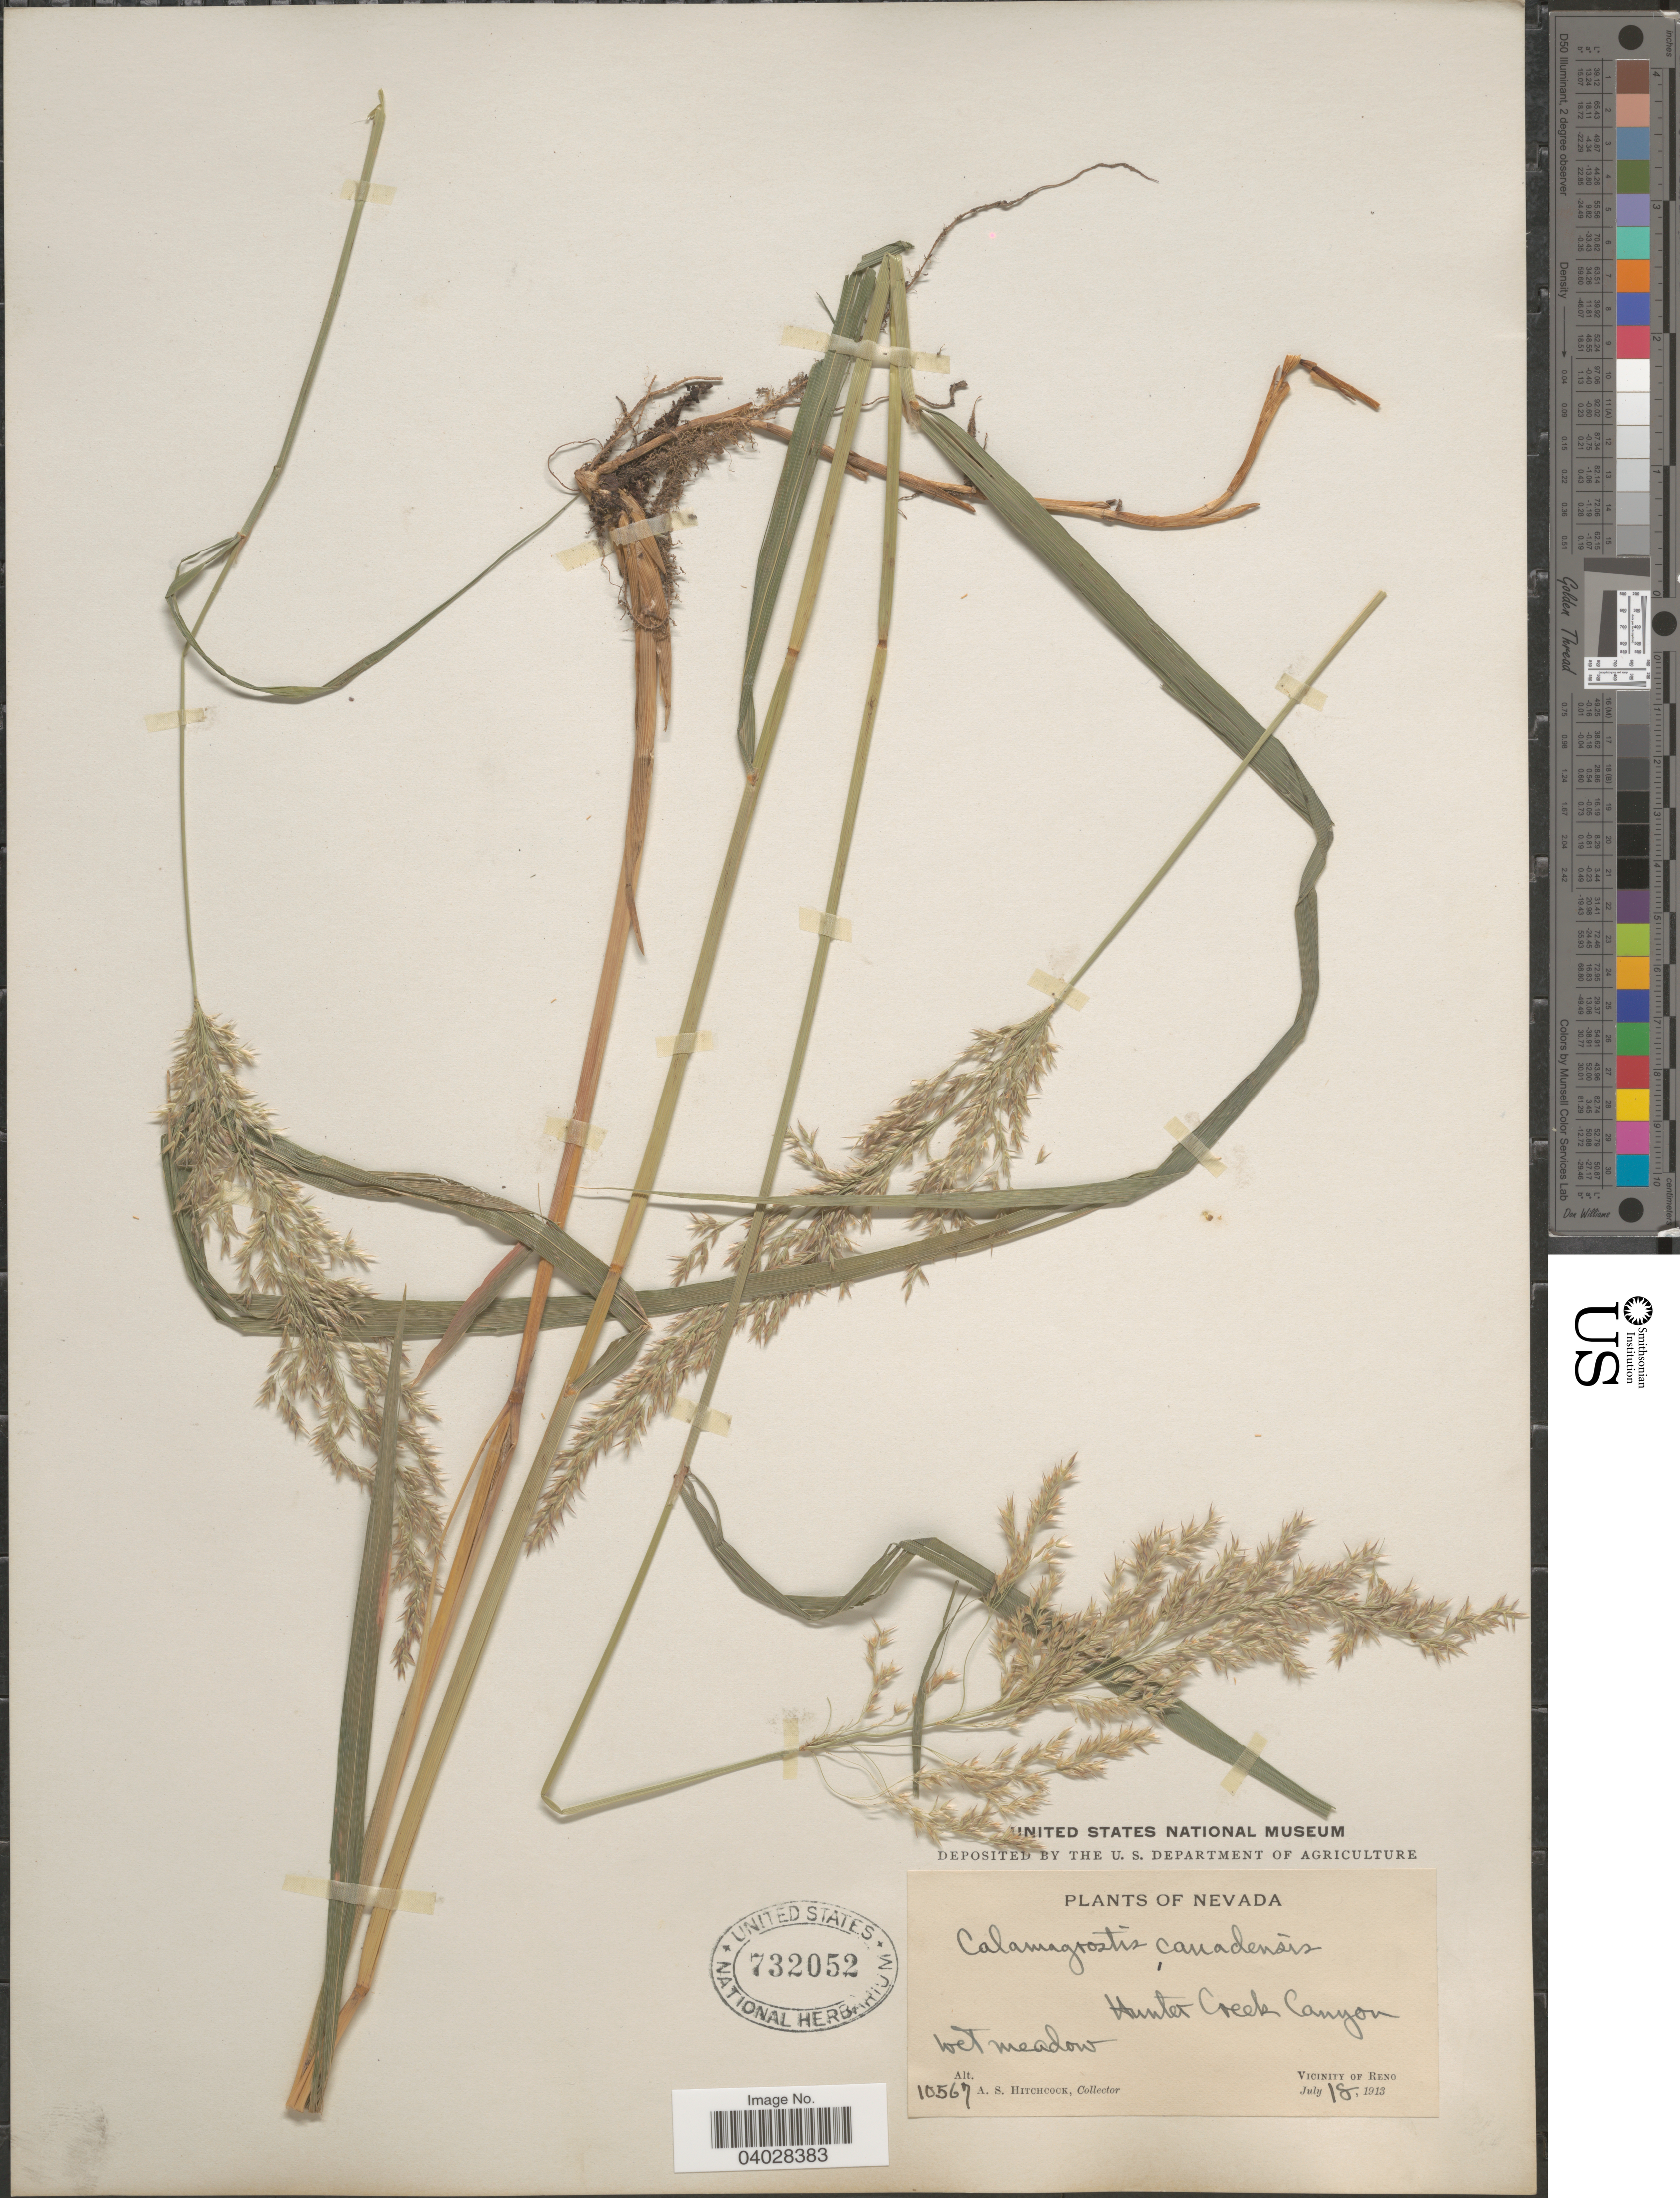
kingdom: Plantae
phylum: Tracheophyta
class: Liliopsida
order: Poales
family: Poaceae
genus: Calamagrostis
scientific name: Calamagrostis canadensis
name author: (Michx.) P. Beauv.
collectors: A. S. Hitchcock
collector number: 10567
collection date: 1913-07-18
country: United States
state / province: Nevada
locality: Hunter Creek Canyon. Vicinity of Reno.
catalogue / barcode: US 732052